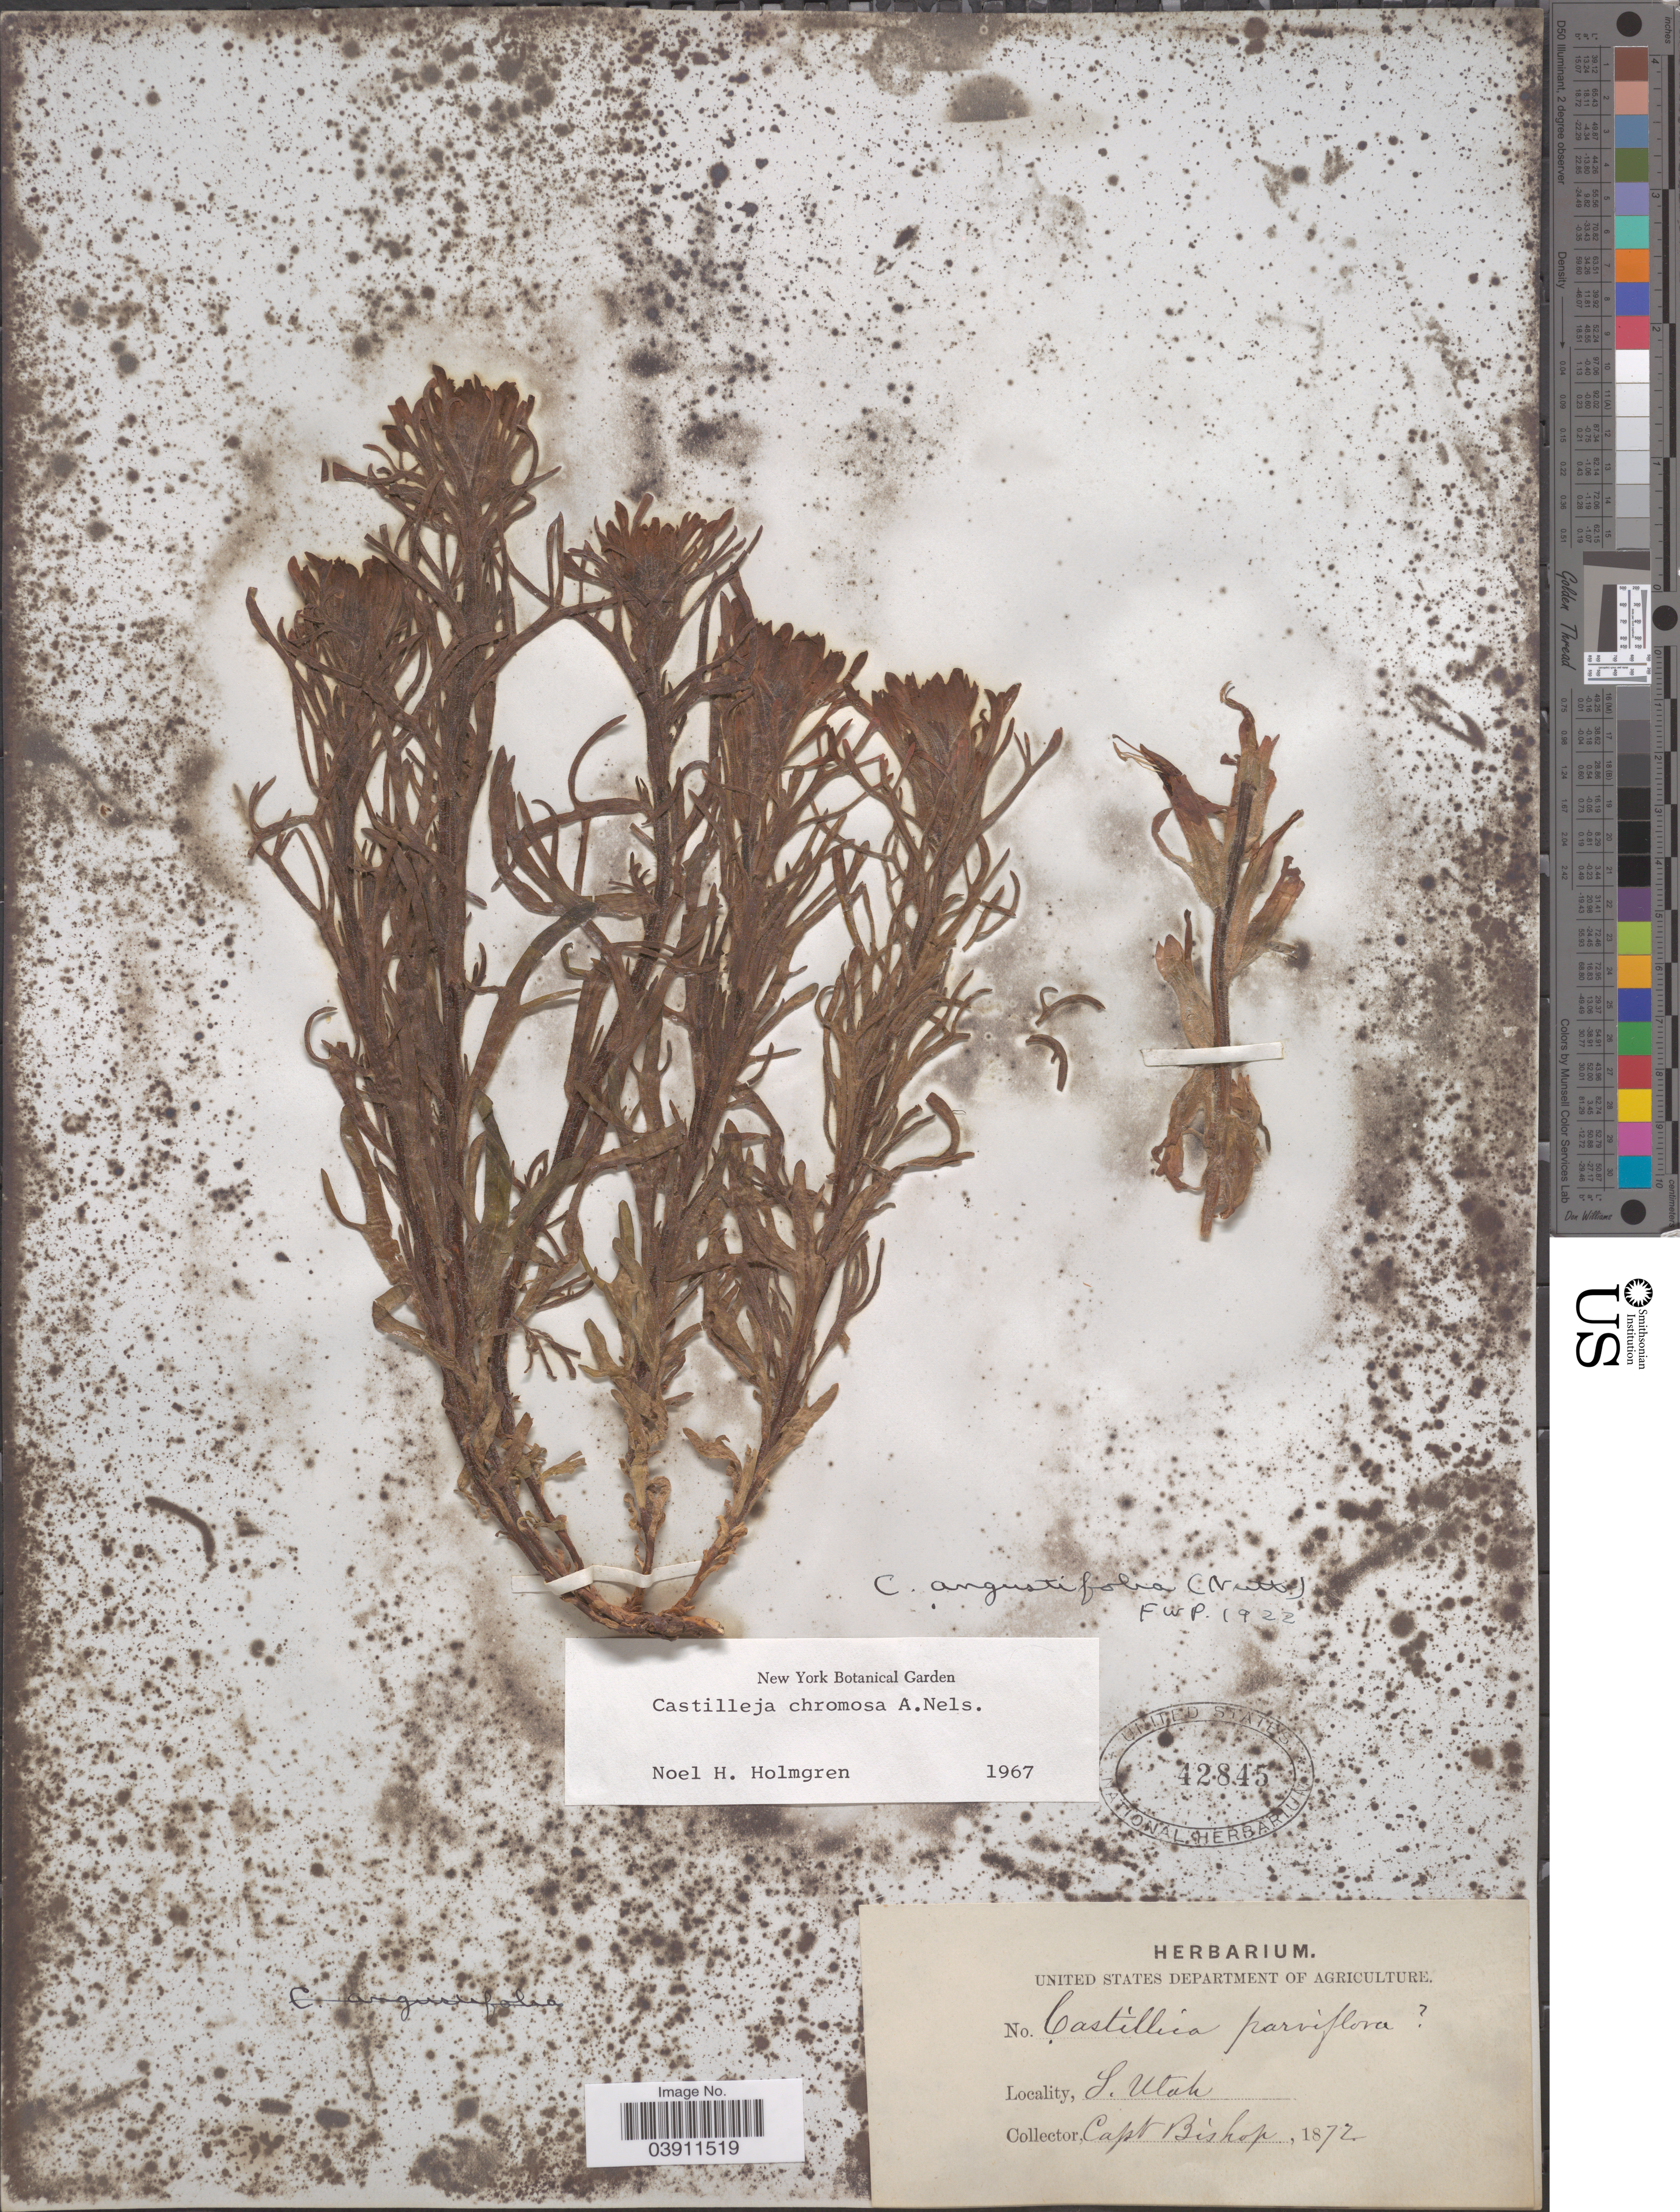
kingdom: Plantae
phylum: Tracheophyta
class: Magnoliopsida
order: Lamiales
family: Orobanchaceae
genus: Castilleja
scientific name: Castilleja chromosa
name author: A. Nelson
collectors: F. M. Bishop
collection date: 1872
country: United States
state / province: Utah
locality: S. Utah.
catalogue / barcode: US 42845